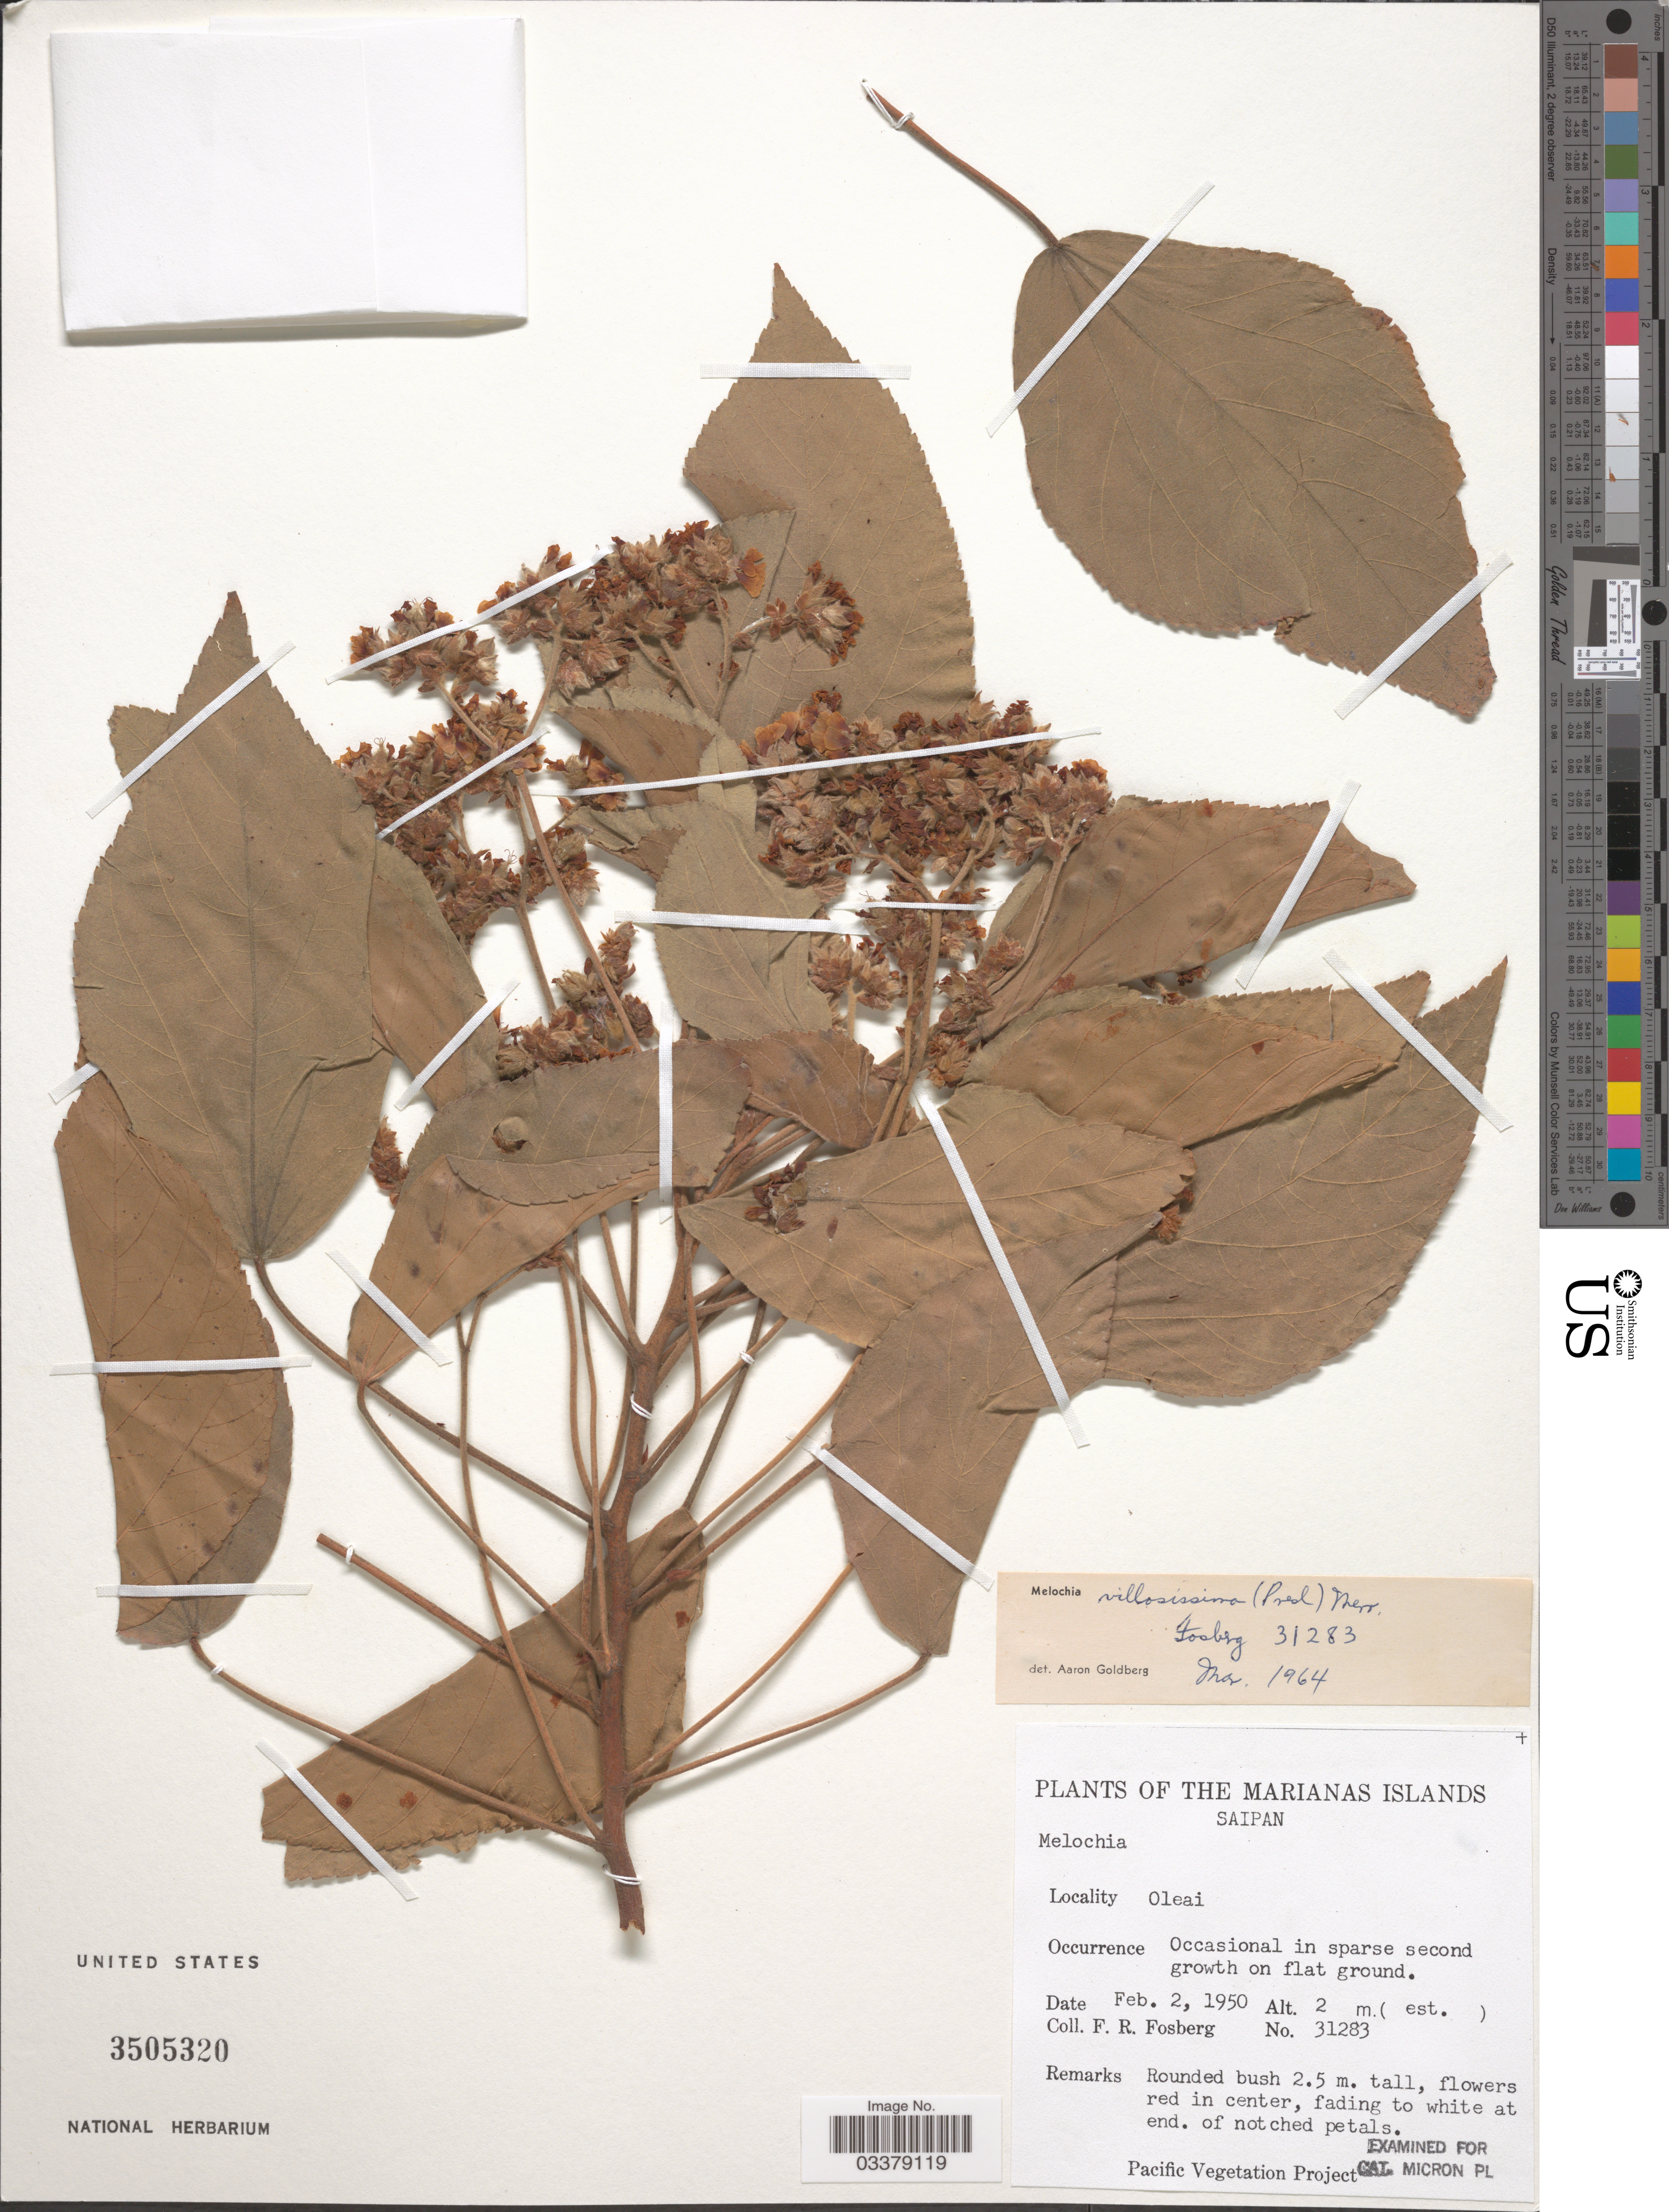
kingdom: Plantae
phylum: Tracheophyta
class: Magnoliopsida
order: Malvales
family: Malvaceae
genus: Melochia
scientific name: Melochia villosissima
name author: (C. Presl) Merr.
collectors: F. R. Fosberg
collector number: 31283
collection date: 1950-02-02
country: Northern Mariana Islands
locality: Saipan. Oleai.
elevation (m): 2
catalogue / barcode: US 3505320